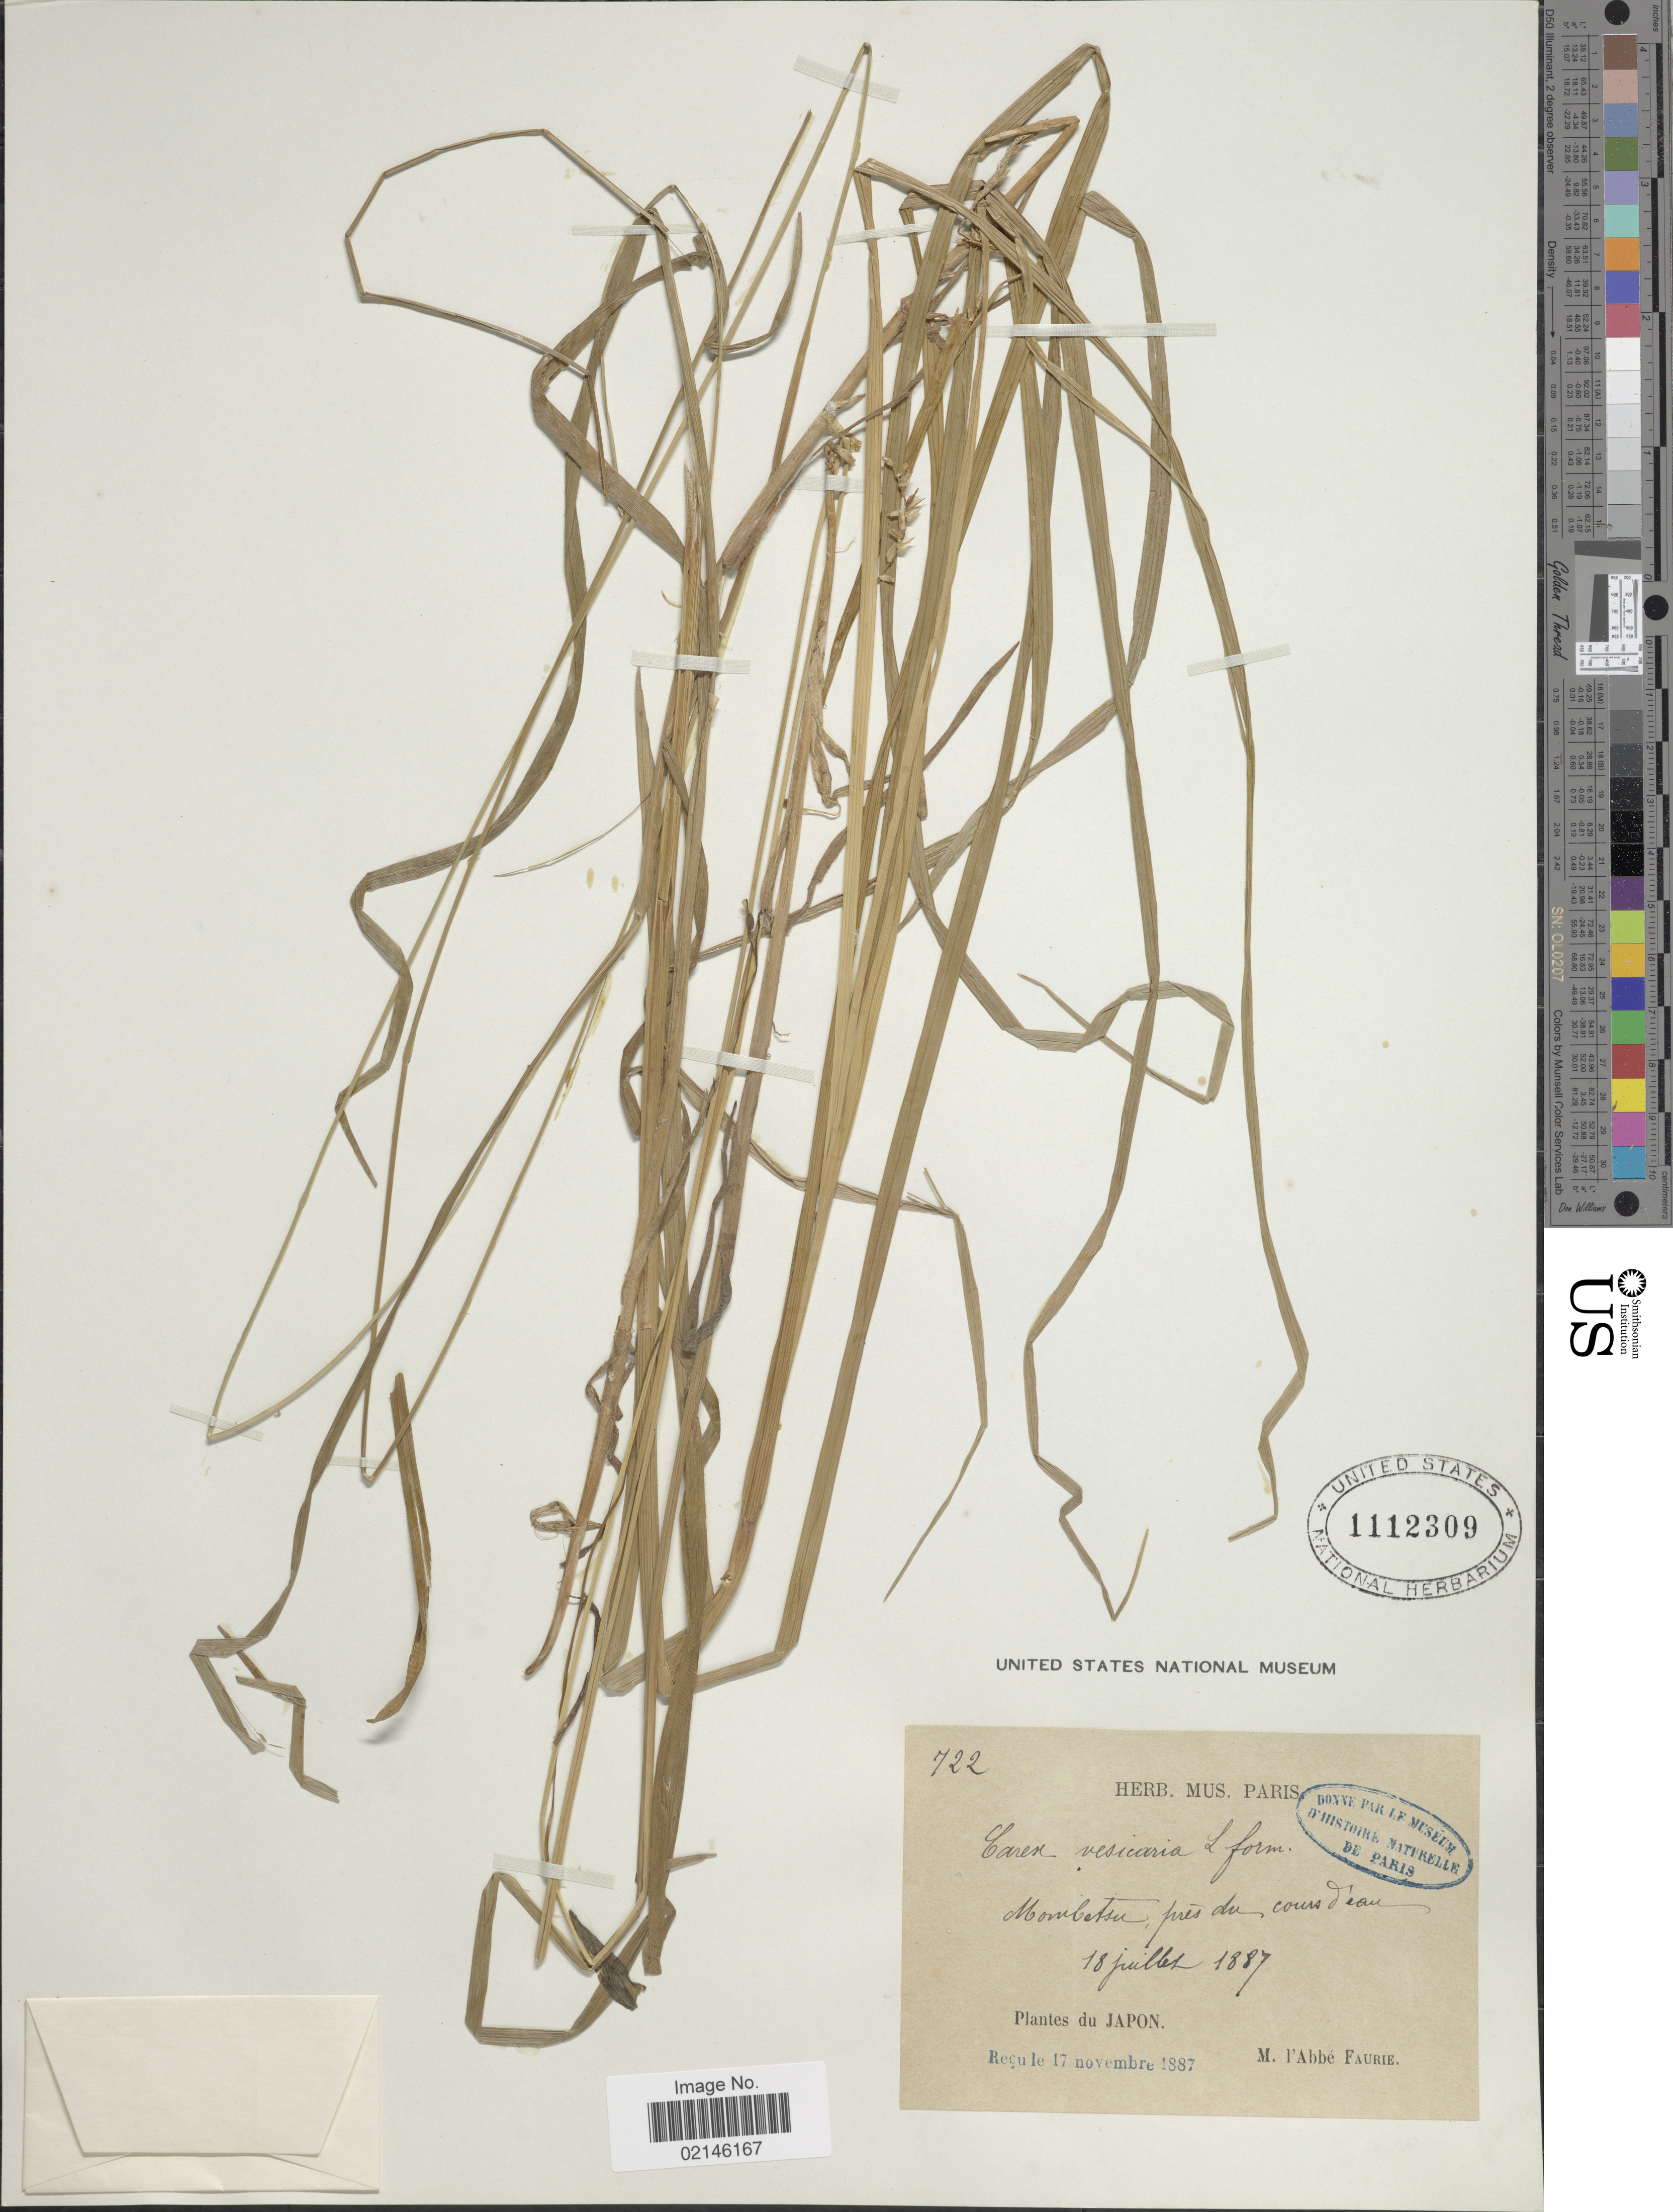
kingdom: Plantae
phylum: Tracheophyta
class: Liliopsida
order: Poales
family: Cyperaceae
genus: Carex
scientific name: Carex vesicaria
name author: L.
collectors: A. Faurie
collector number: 722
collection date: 1887-07-18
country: Japan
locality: Monbetsu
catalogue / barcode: US 1112309